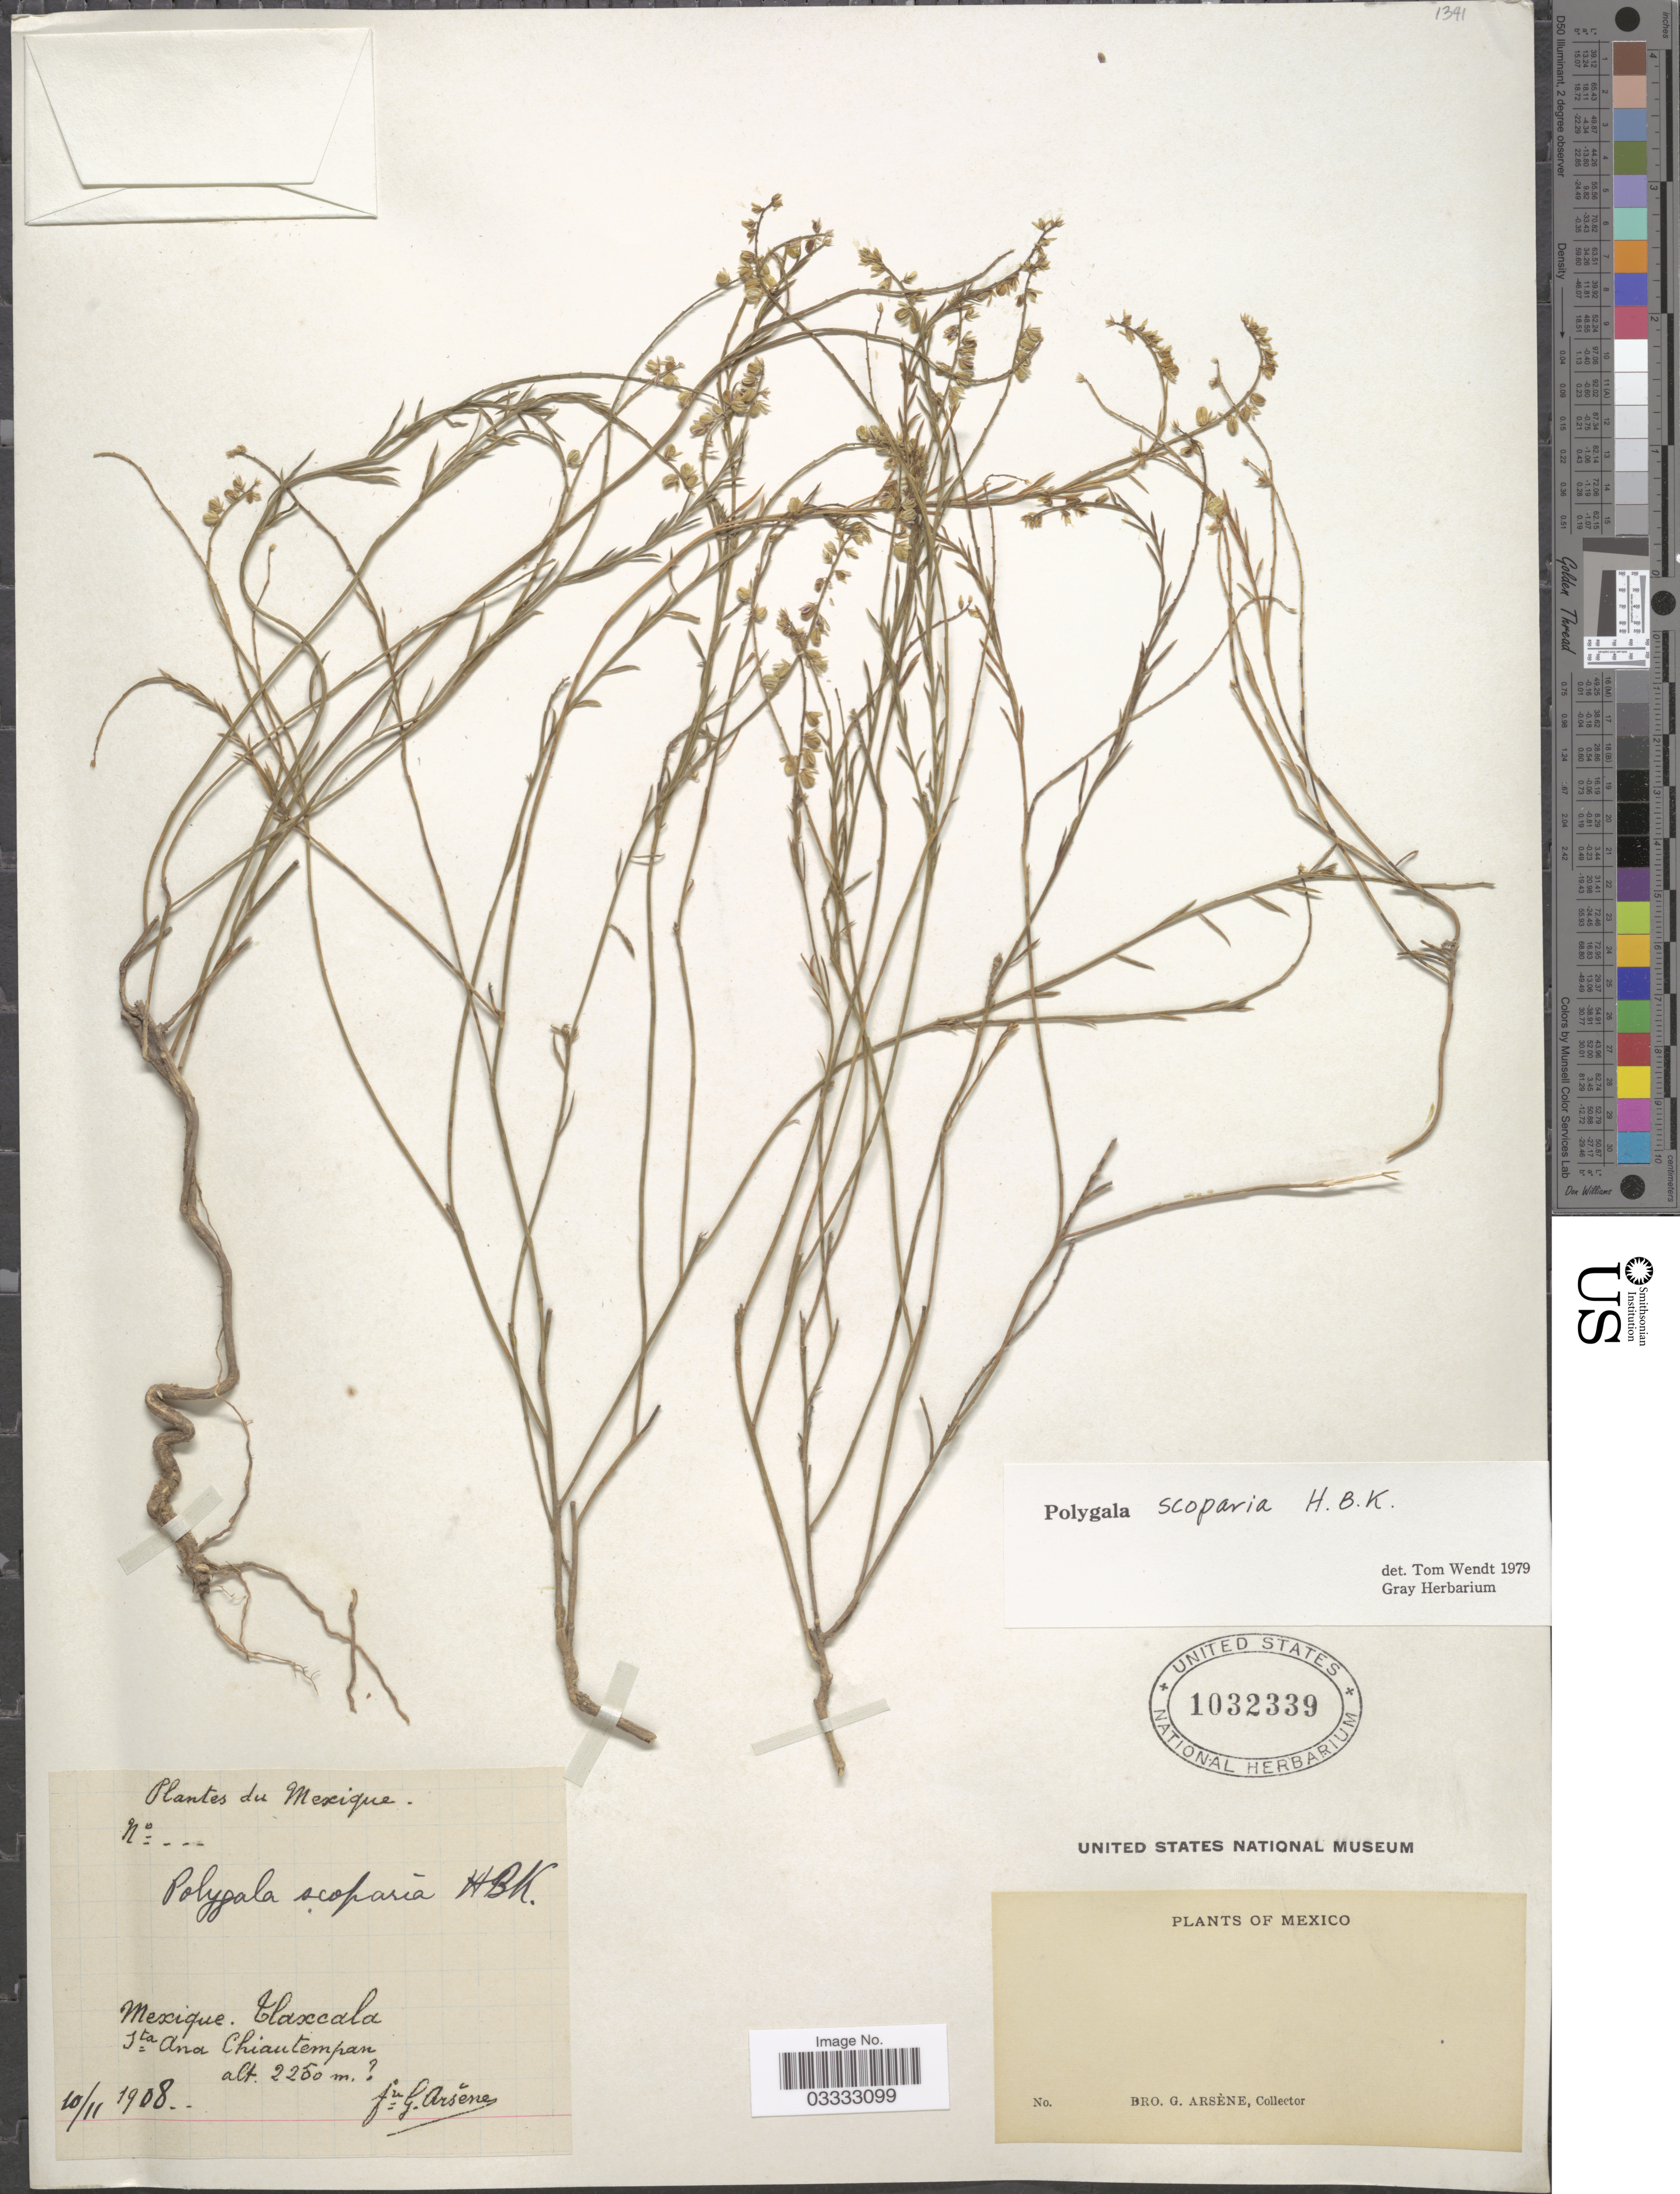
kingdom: Plantae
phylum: Tracheophyta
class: Magnoliopsida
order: Fabales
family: Polygalaceae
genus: Polygala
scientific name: Polygala scoparia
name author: Kunth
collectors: Bro. G. Arsène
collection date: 1908-11-10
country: Mexico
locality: Tlaxcala Sta Ana Chiautempan.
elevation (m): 2250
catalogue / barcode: US 1032339